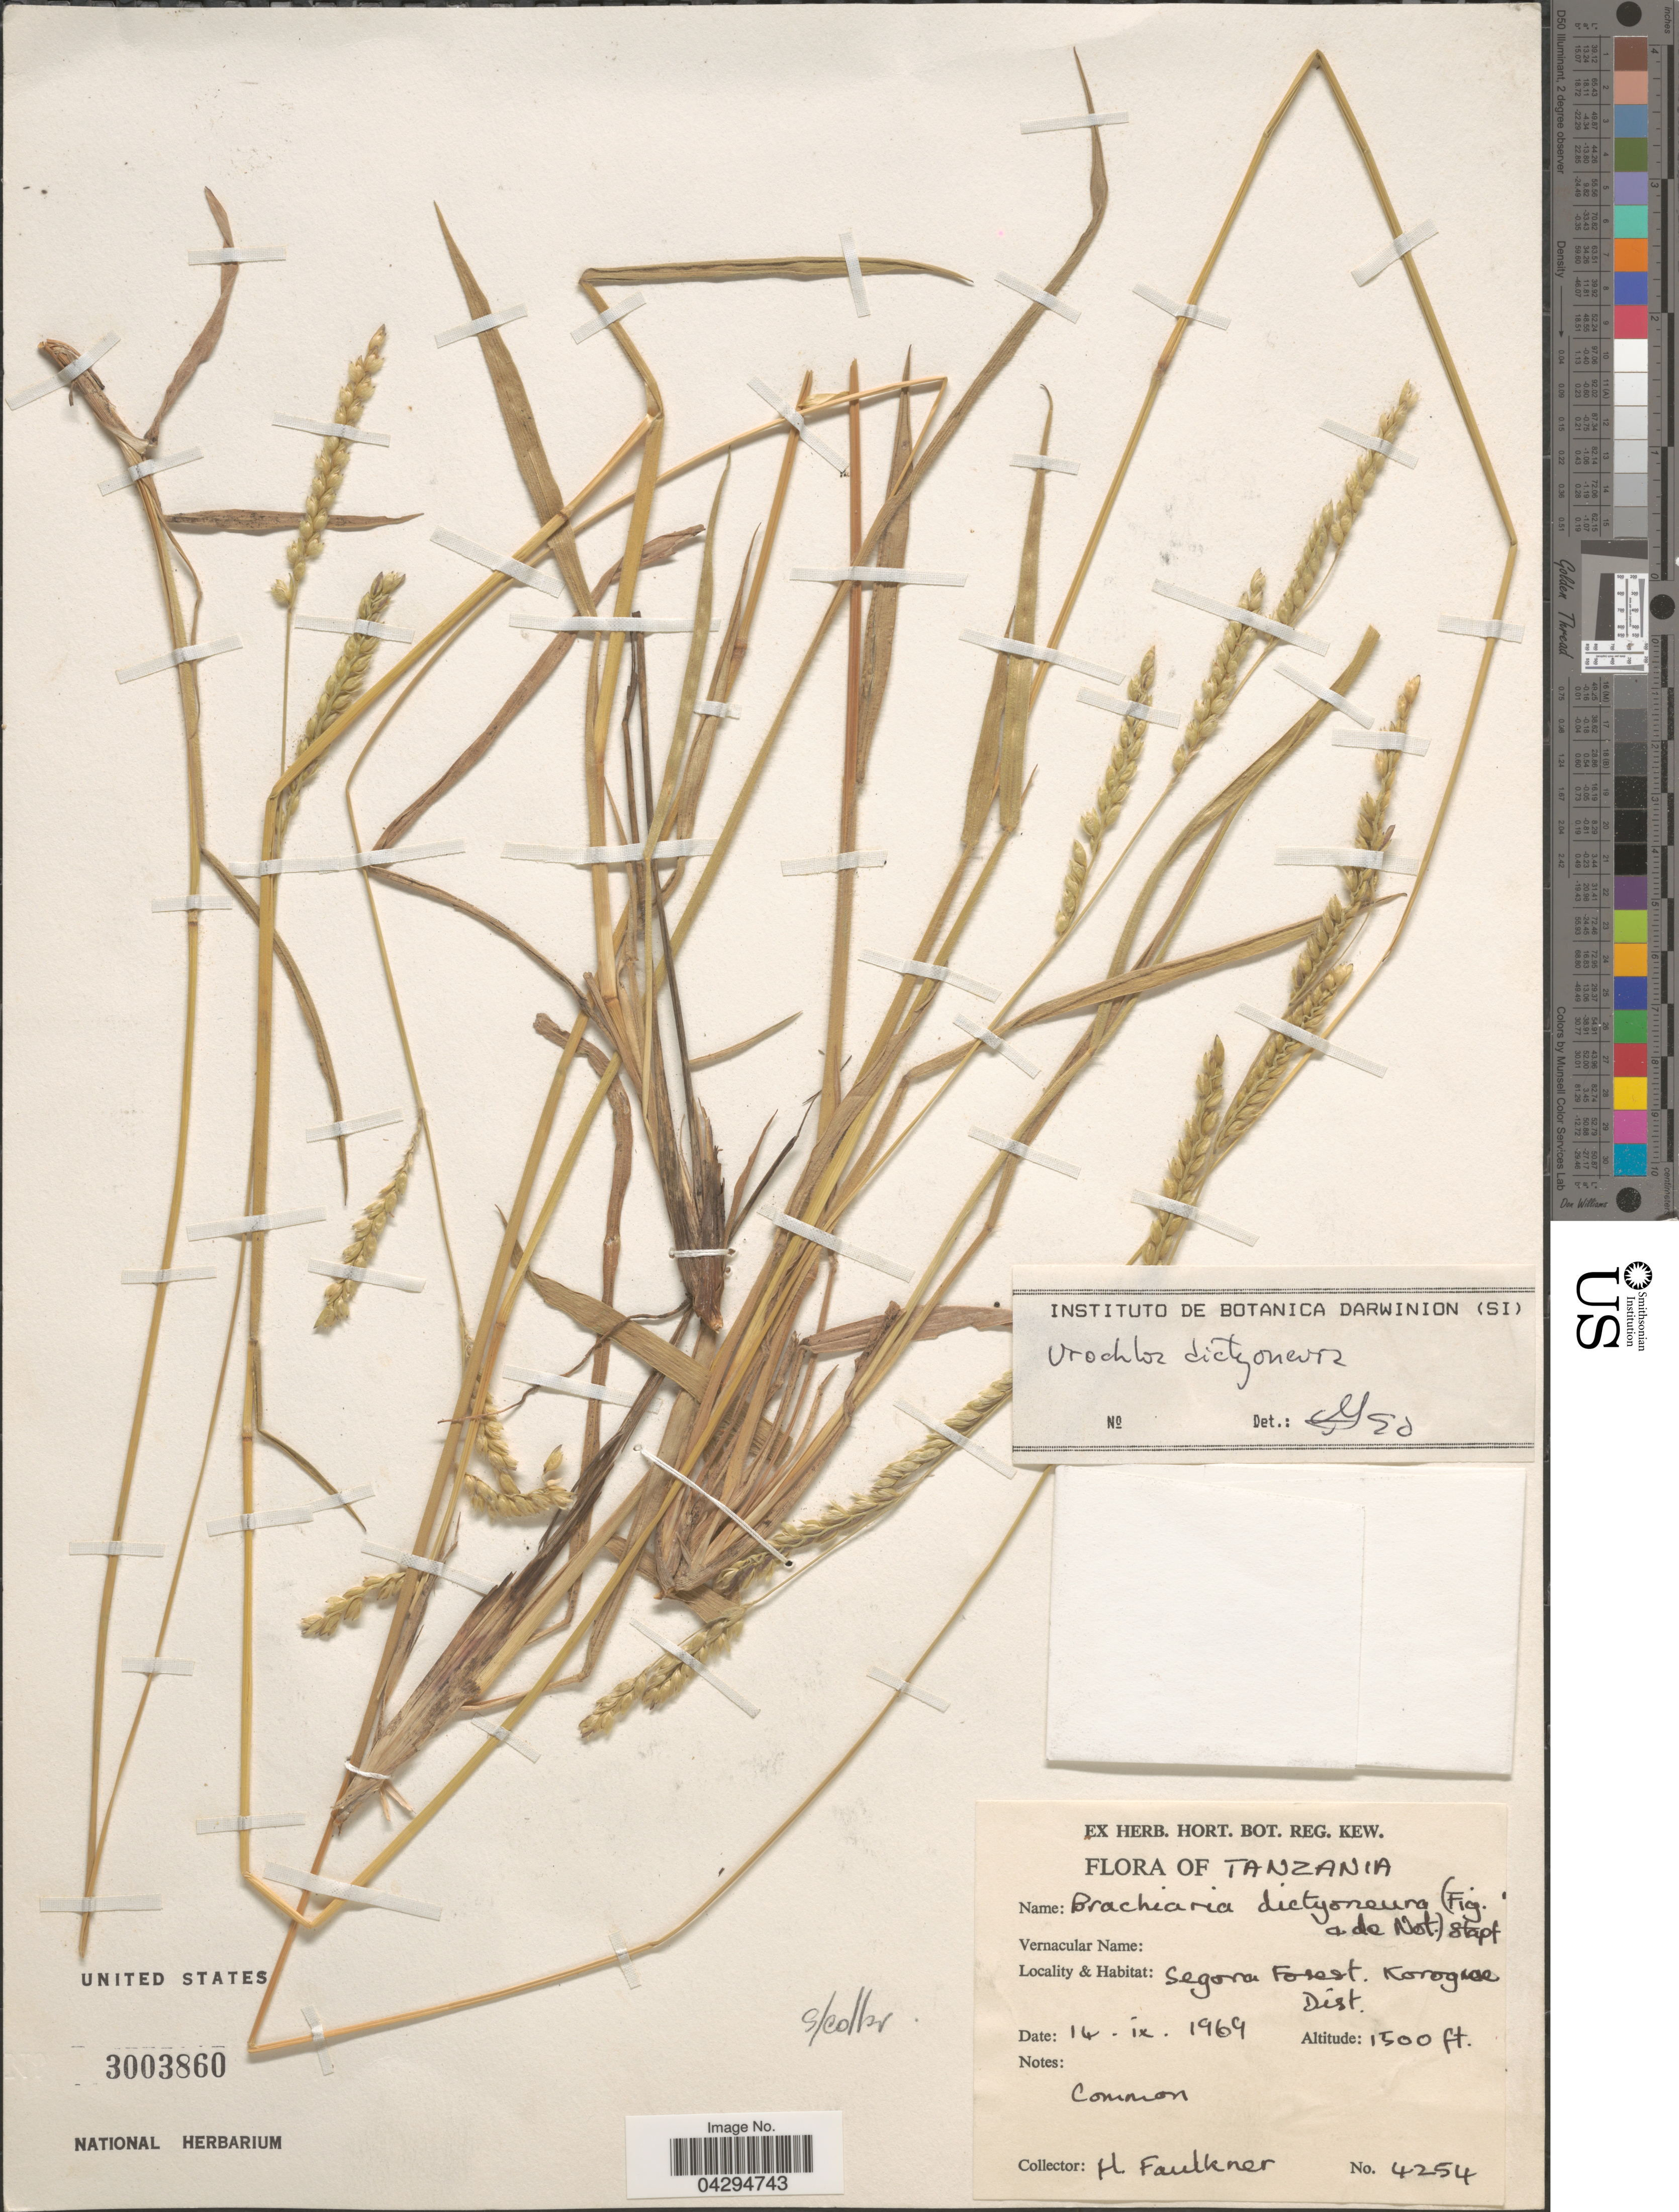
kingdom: Plantae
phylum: Tracheophyta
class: Liliopsida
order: Poales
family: Poaceae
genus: Urochloa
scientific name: Urochloa dictyoneura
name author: (Fig. & De Not.) Veldkamp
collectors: H. Faulkner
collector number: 4254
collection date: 1969-09-14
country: Tanzania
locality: Segora Forest. Korogwe Dist.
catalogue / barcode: US 3003860